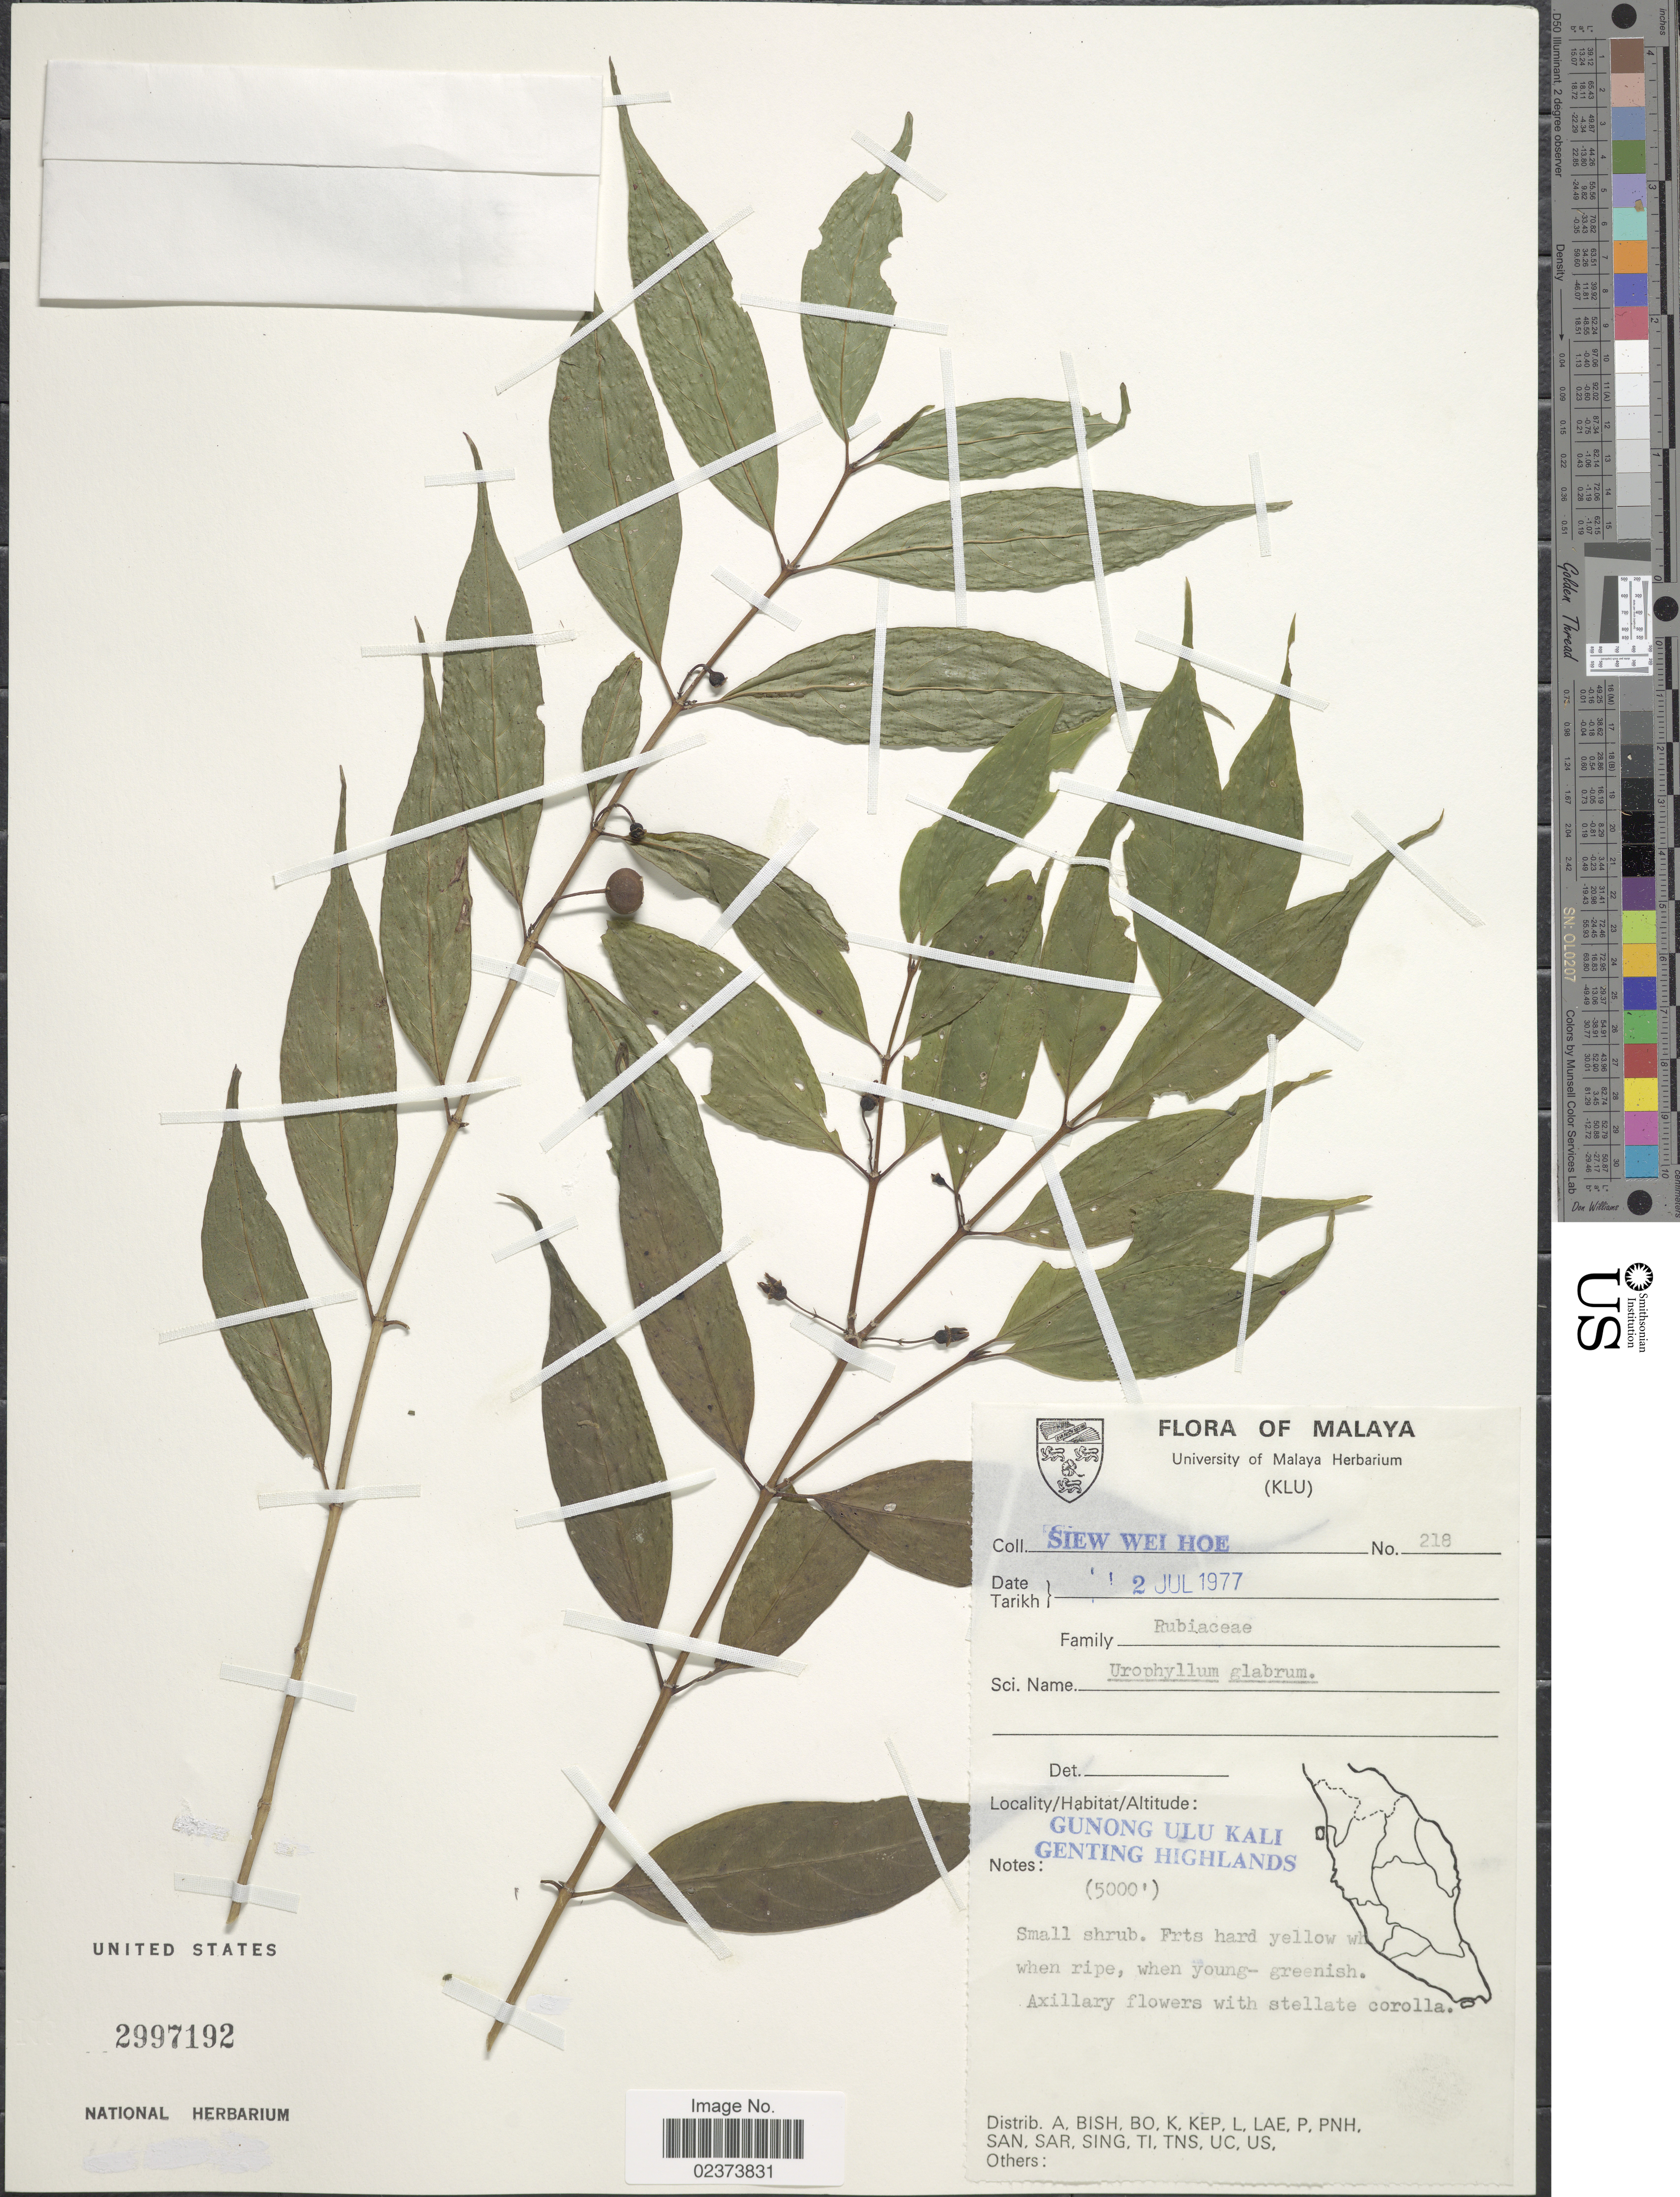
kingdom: Plantae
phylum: Tracheophyta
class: Magnoliopsida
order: Gentianales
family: Rubiaceae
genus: Urophyllum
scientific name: Urophyllum glabrum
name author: Wall.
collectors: S. Hoe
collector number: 218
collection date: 1977-07-02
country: Malaysia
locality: Gunong Ulu Kali, Genting Highlands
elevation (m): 1524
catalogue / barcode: US 2997192